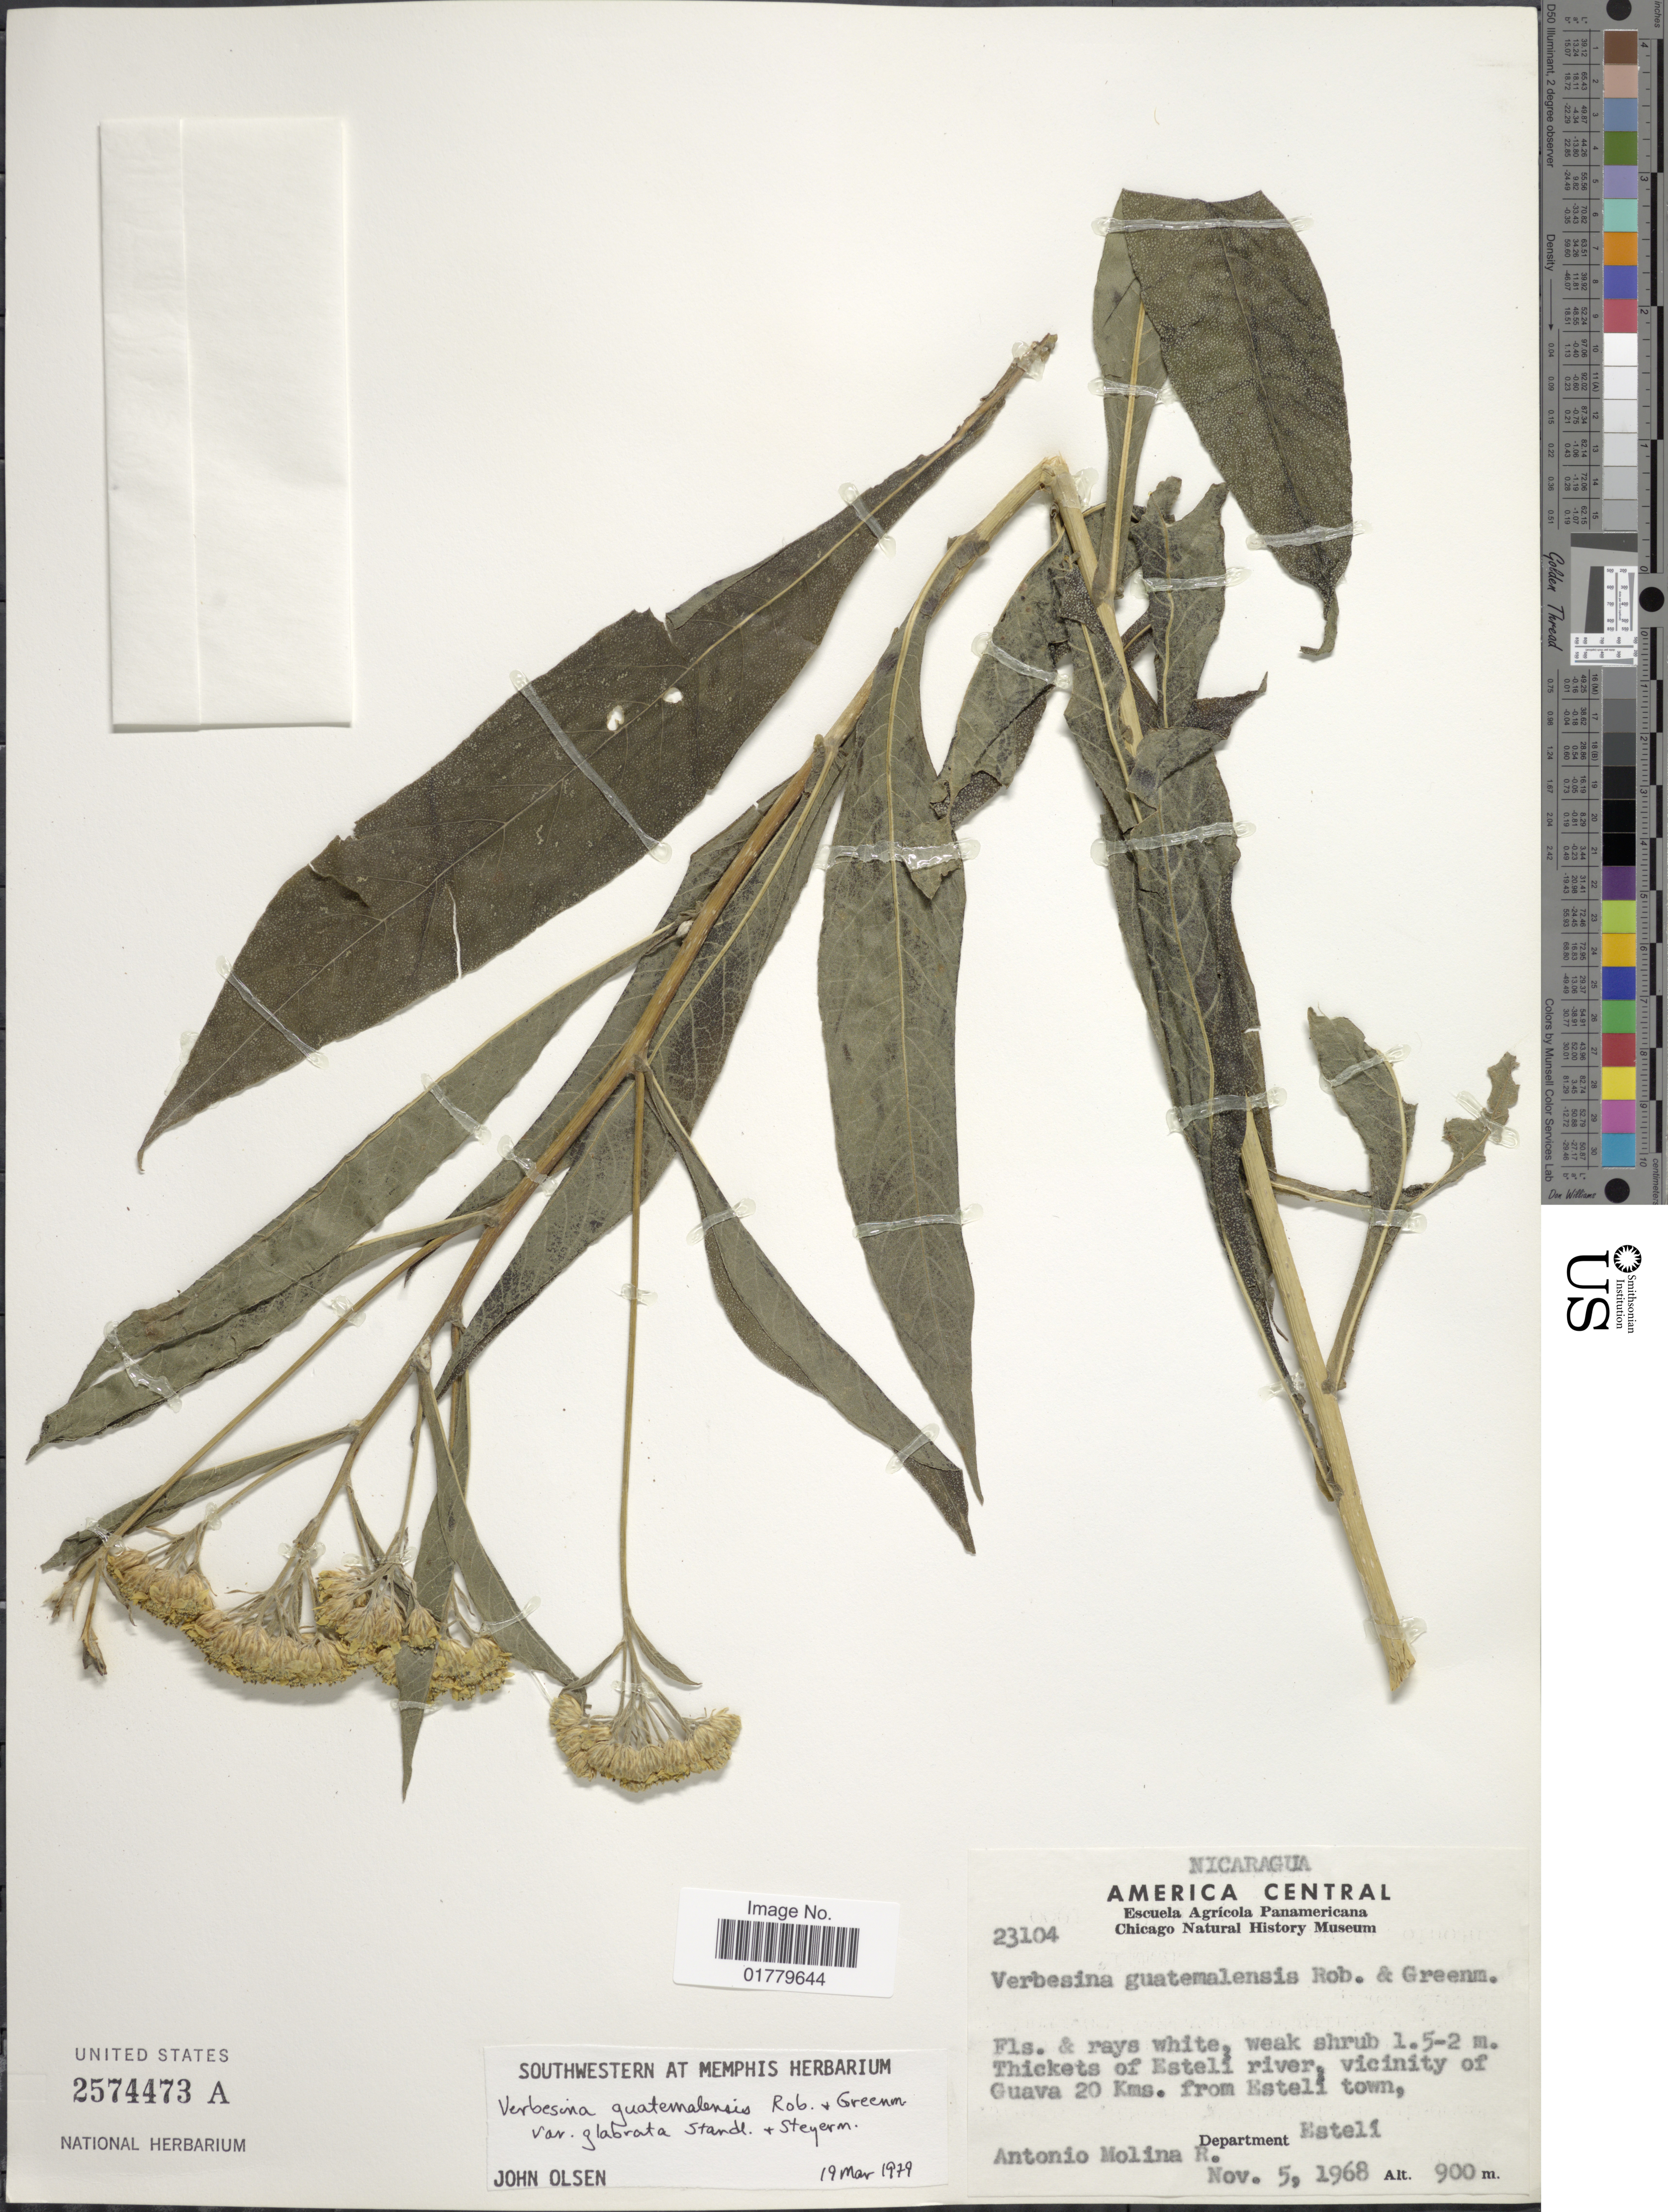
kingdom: Plantae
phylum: Tracheophyta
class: Magnoliopsida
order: Asterales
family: Asteraceae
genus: Verbesina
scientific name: Verbesina guatemalensis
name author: B.L. Rob. & Greenm.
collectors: A. Molina R.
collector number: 23104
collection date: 1968-11-05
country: Nicaragua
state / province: Esteli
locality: Thickets of Estelí river, vicinity of Guava 20 Kms. from Estelí town, Department Estelí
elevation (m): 900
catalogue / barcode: US 2574473A